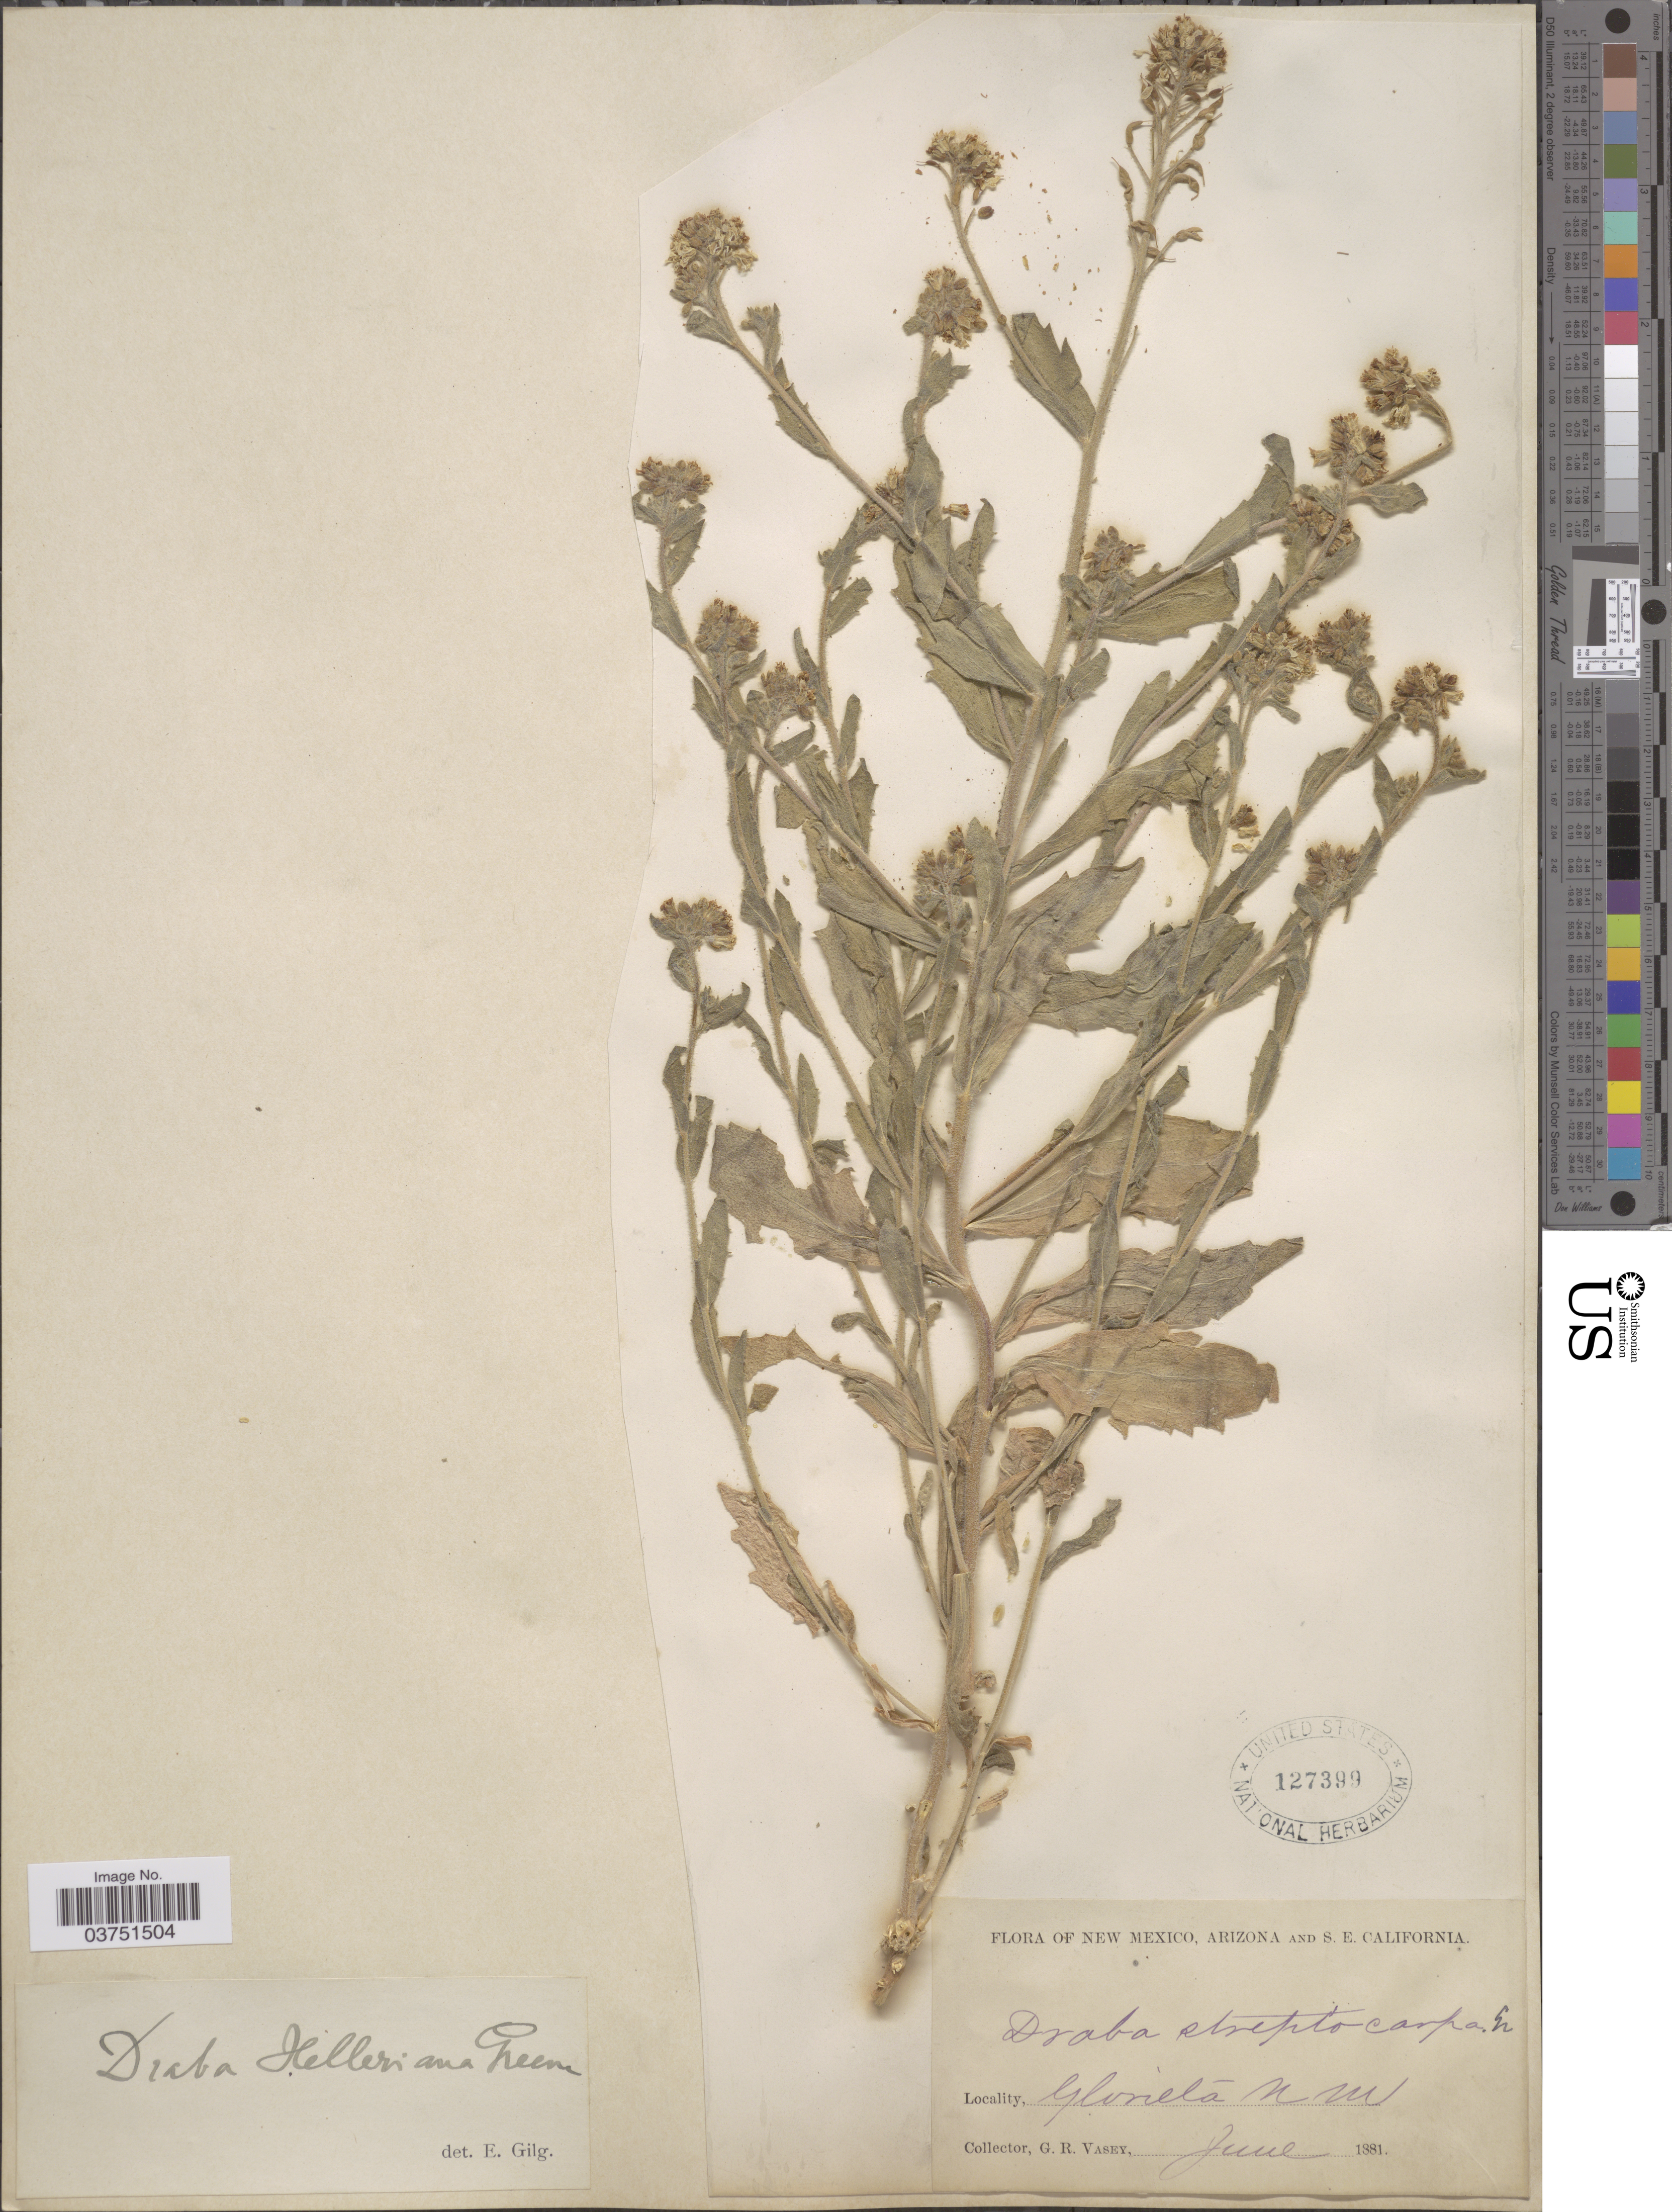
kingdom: Plantae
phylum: Tracheophyta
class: Magnoliopsida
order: Brassicales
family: Brassicaceae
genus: Draba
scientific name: Draba helleriana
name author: Greene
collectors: G. R. Vasey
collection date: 1881-06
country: United States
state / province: New Mexico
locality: Glorieta.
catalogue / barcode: US 127399